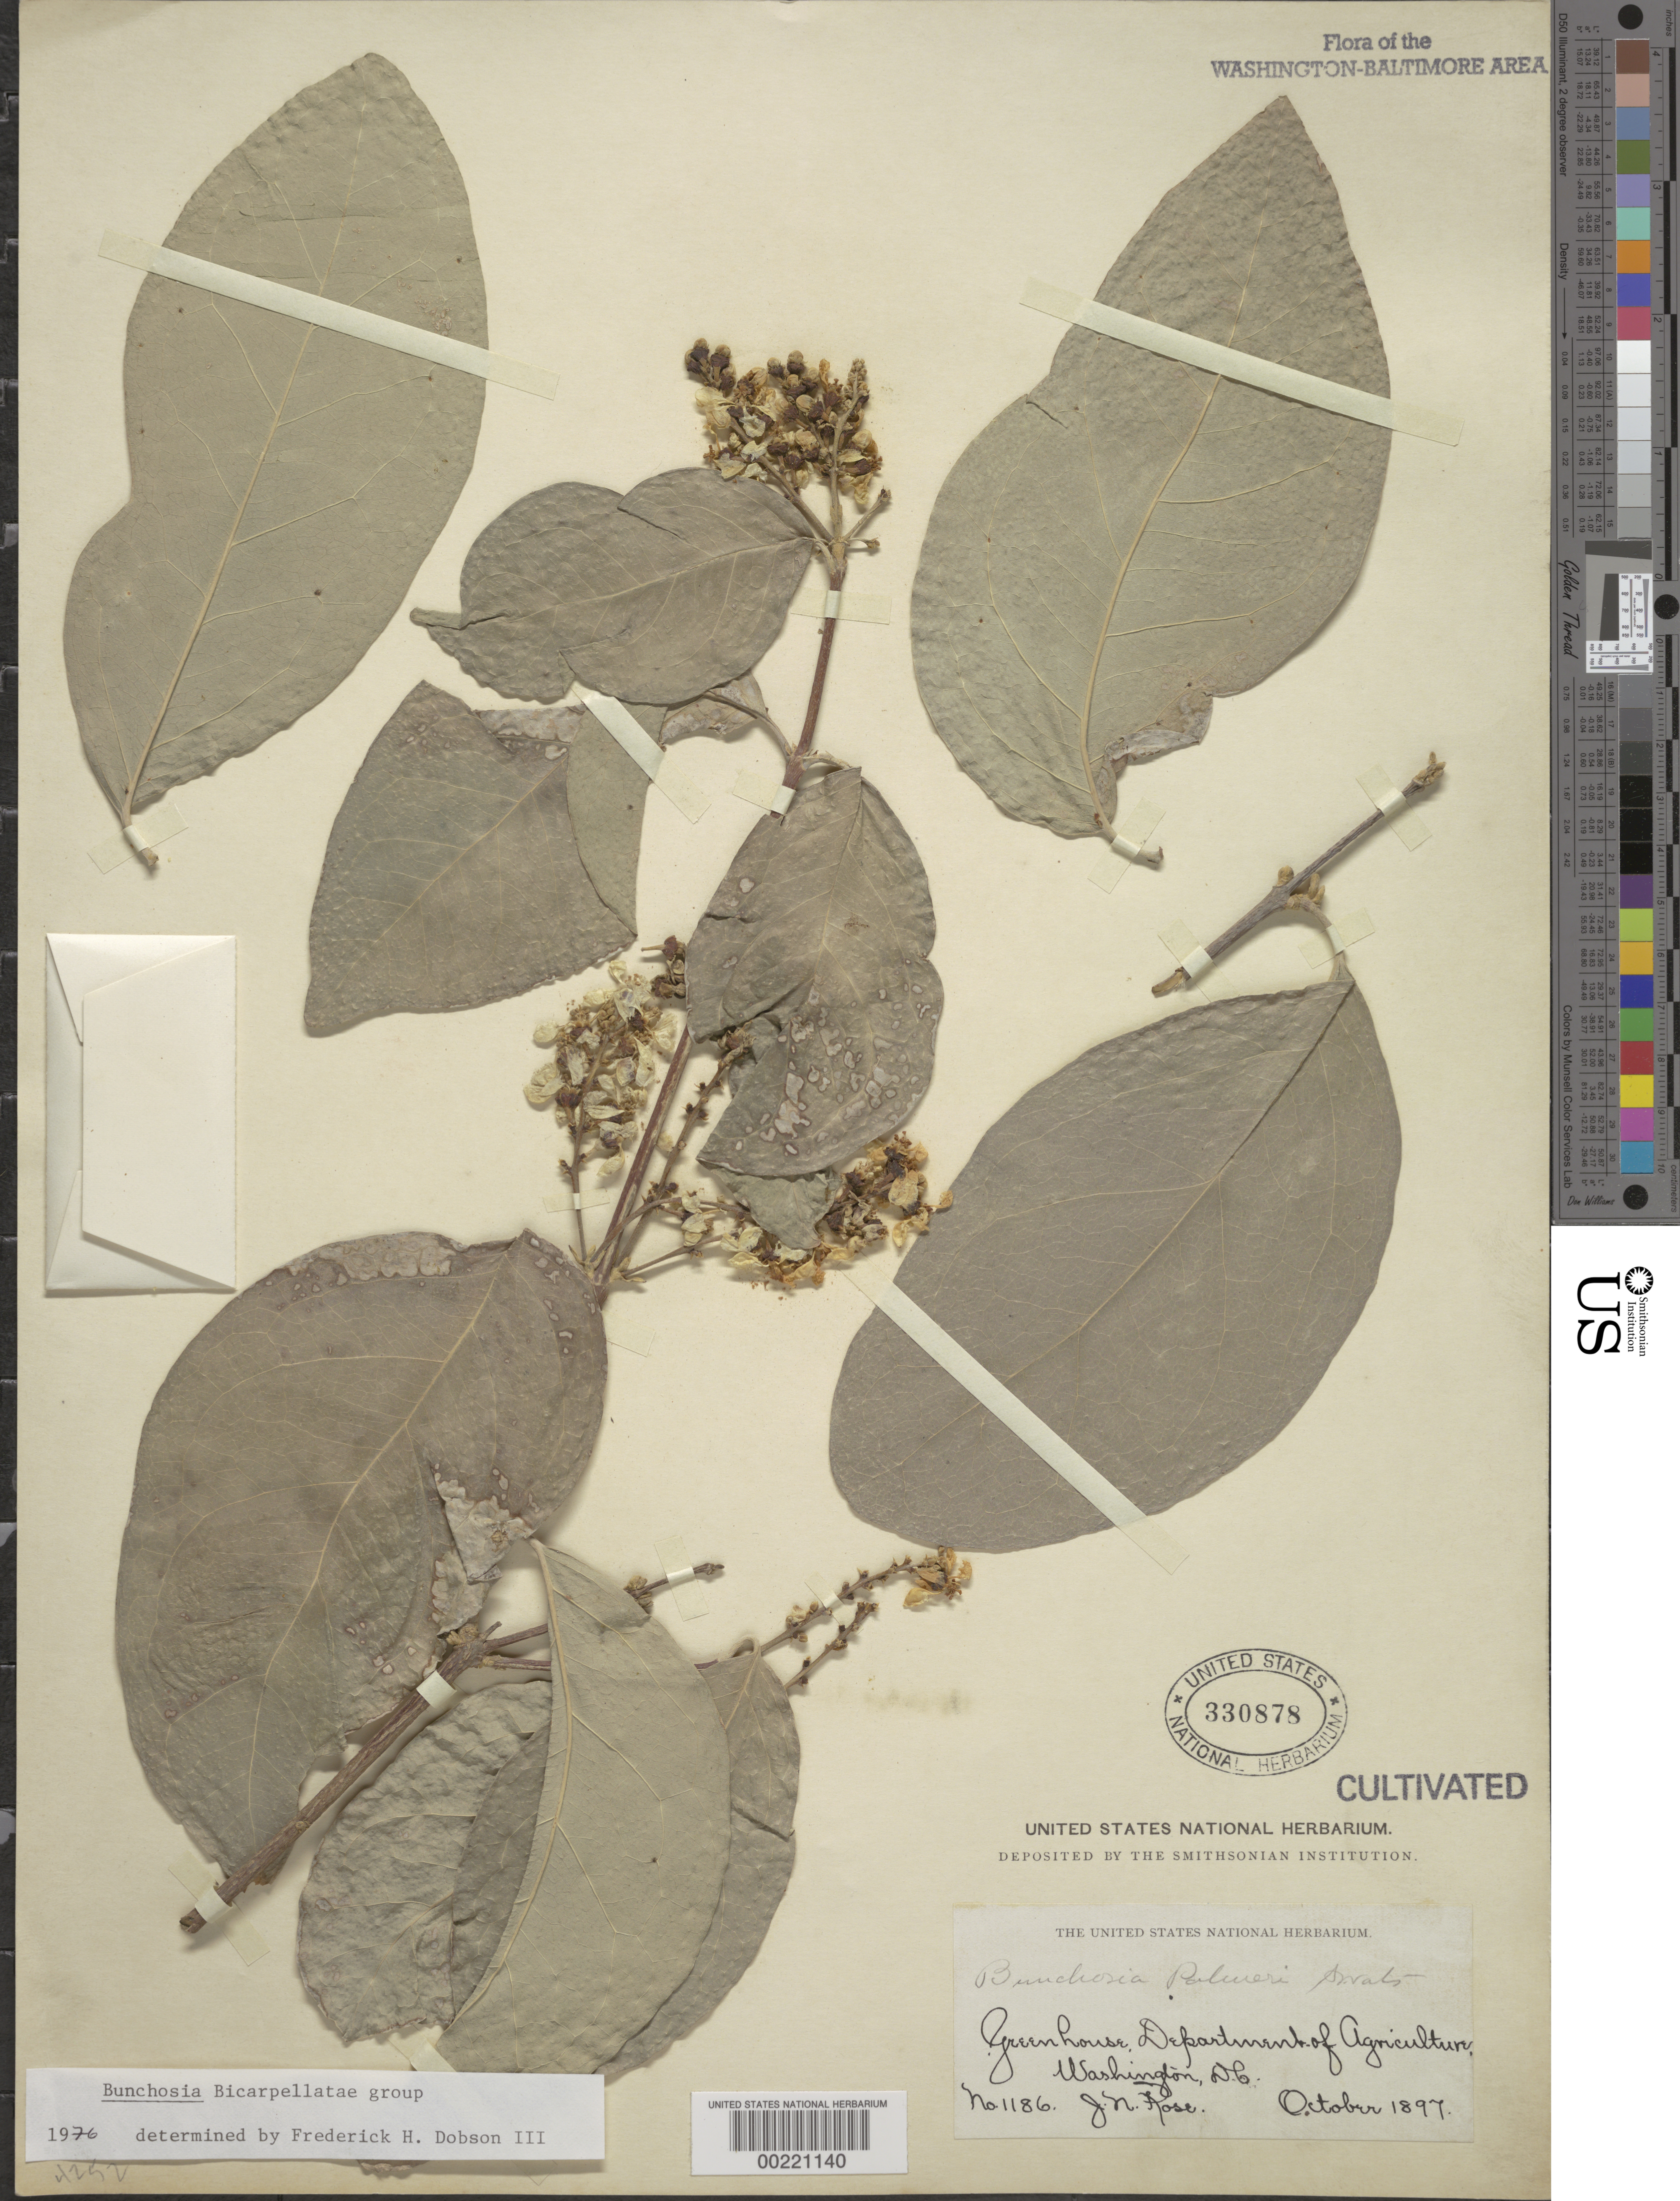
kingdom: Plantae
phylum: Tracheophyta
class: Magnoliopsida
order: Malpighiales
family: Malpighiaceae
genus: Bunchosia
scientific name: Bunchosia sp.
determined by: Dobson, F. H.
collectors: J. N. Rose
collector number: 1186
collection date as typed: Oct 1897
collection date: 1897-10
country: United States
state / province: District of Columbia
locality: Department of Agriculture Greenhouse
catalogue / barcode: US 330878